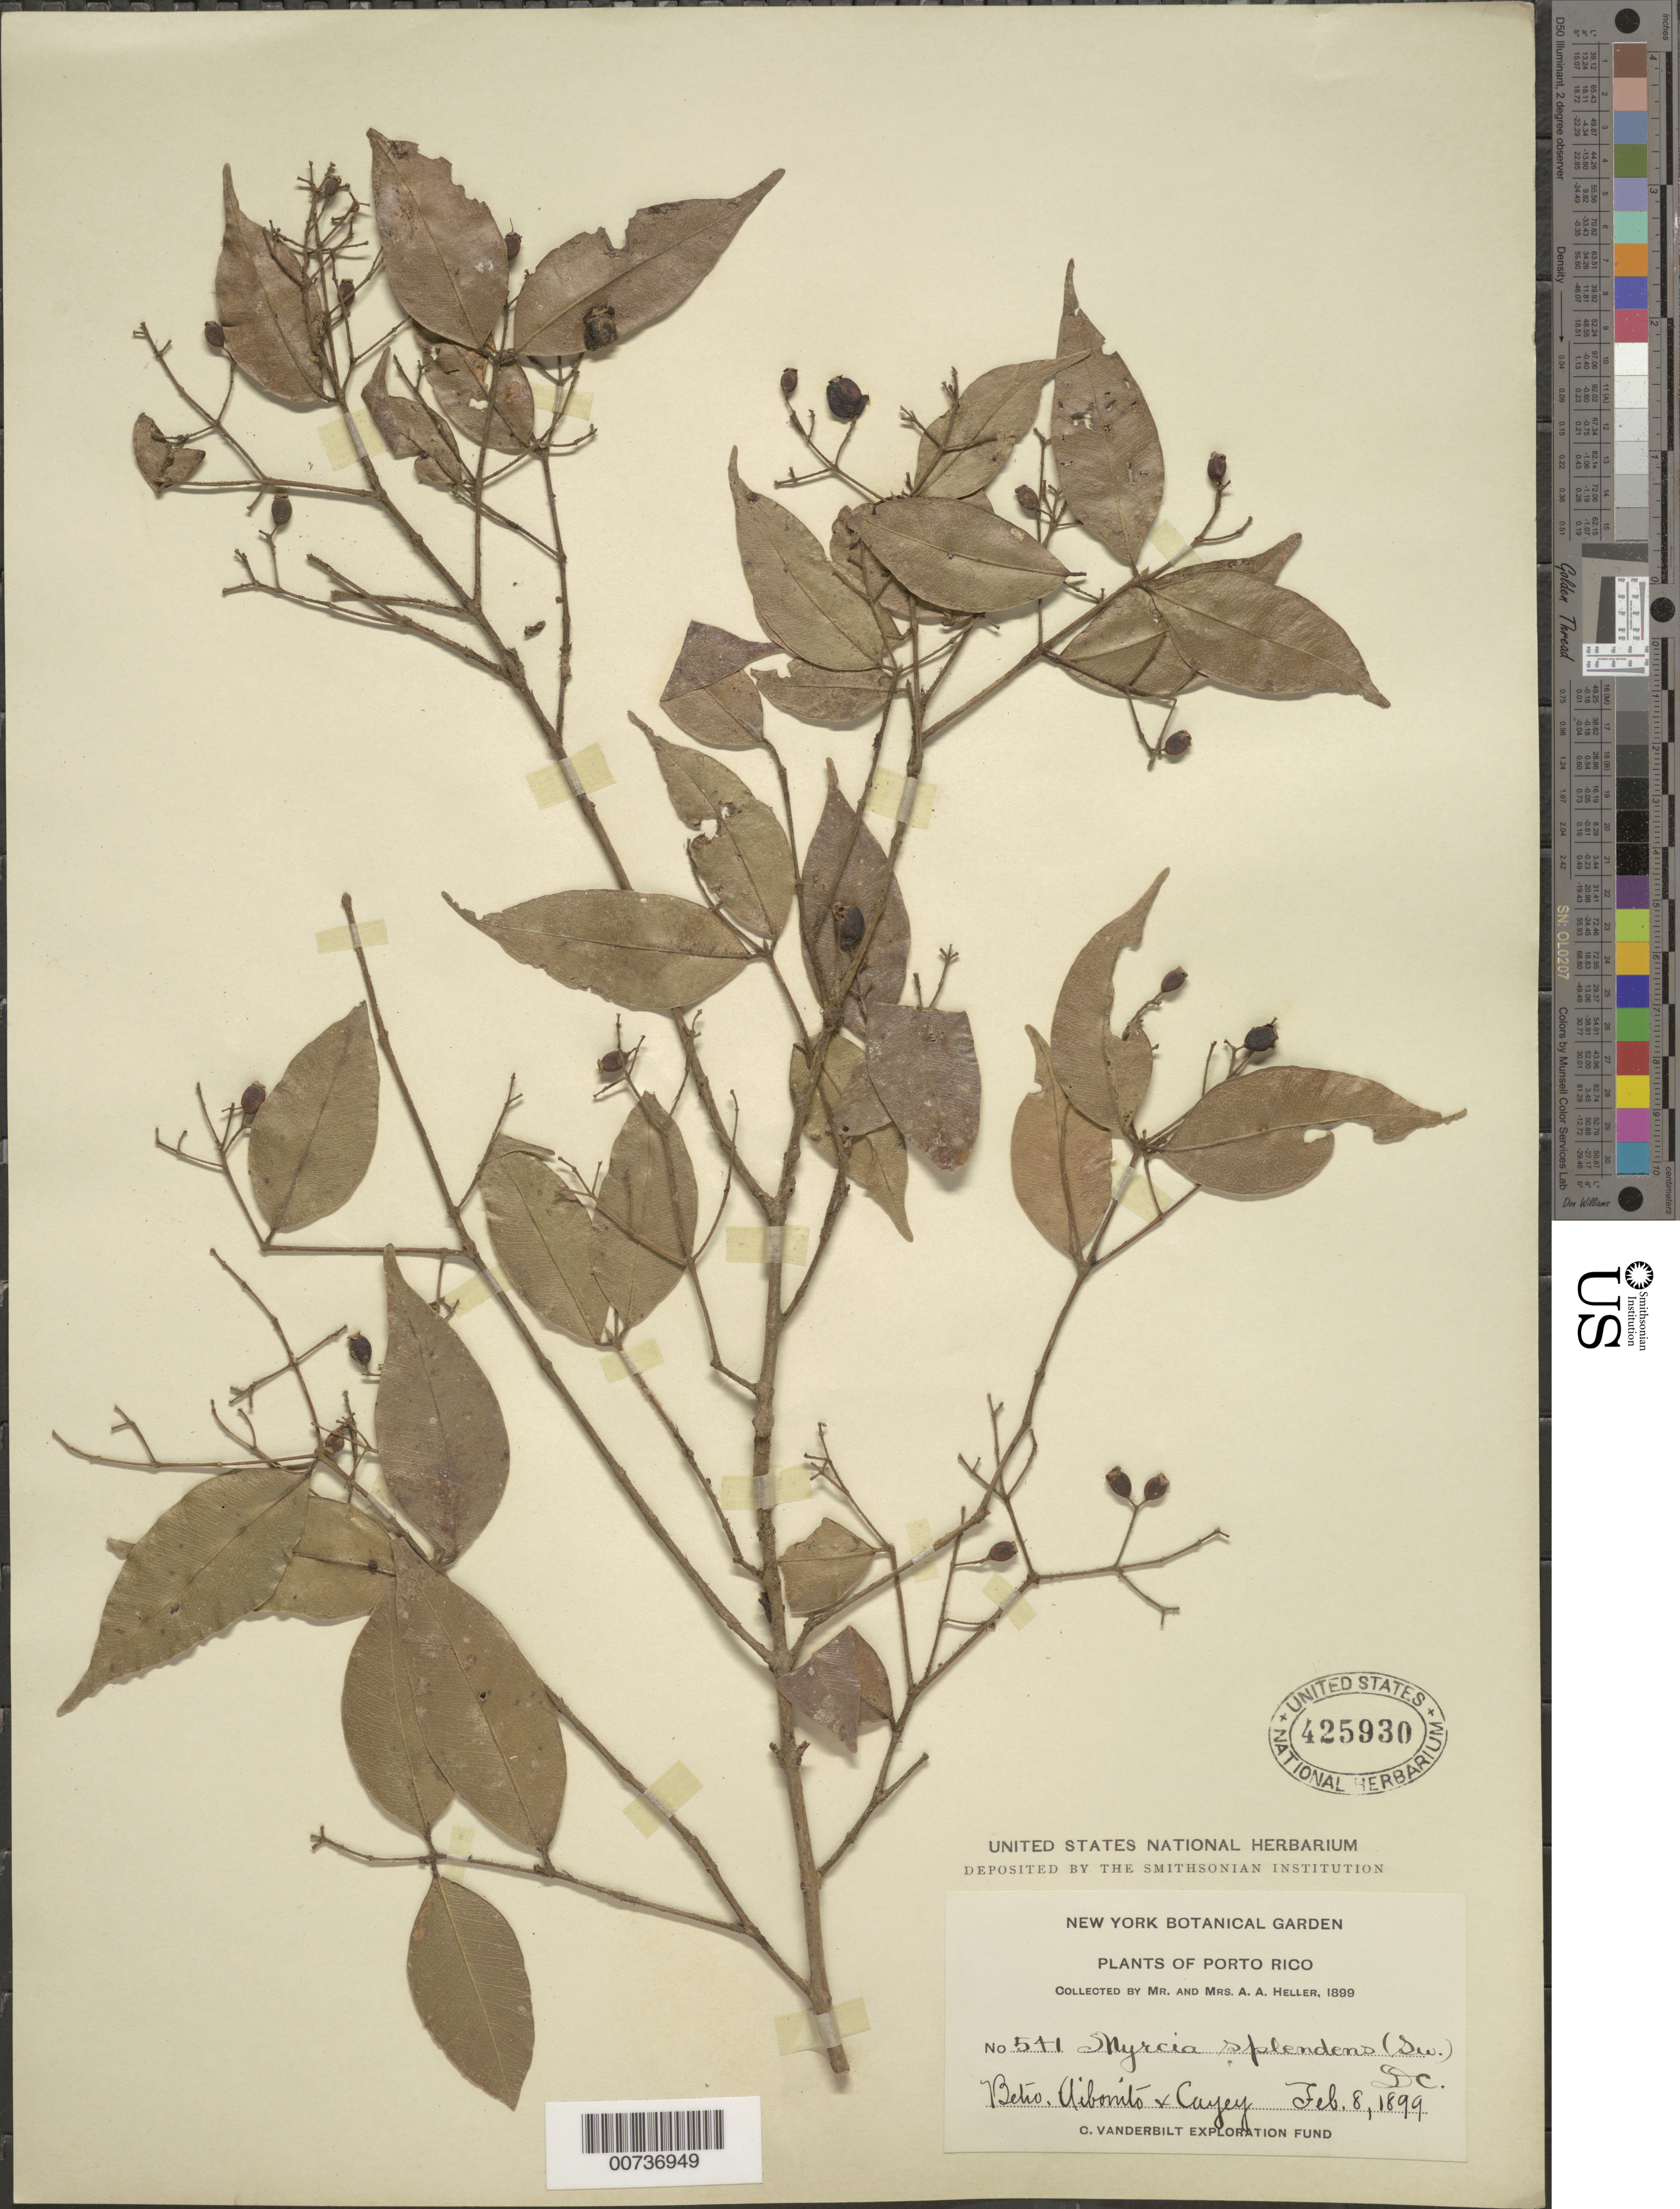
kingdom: Plantae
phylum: Tracheophyta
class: Magnoliopsida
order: Myrtales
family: Myrtaceae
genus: Myrcia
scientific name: Myrcia splendens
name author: (Sw.) DC.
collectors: A. A. Heller & E. G. Heller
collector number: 541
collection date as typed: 08 Feb 1899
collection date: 1899-02-08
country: Puerto Rico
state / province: Abonito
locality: Between Aibonito and Cayey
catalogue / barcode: US 425930